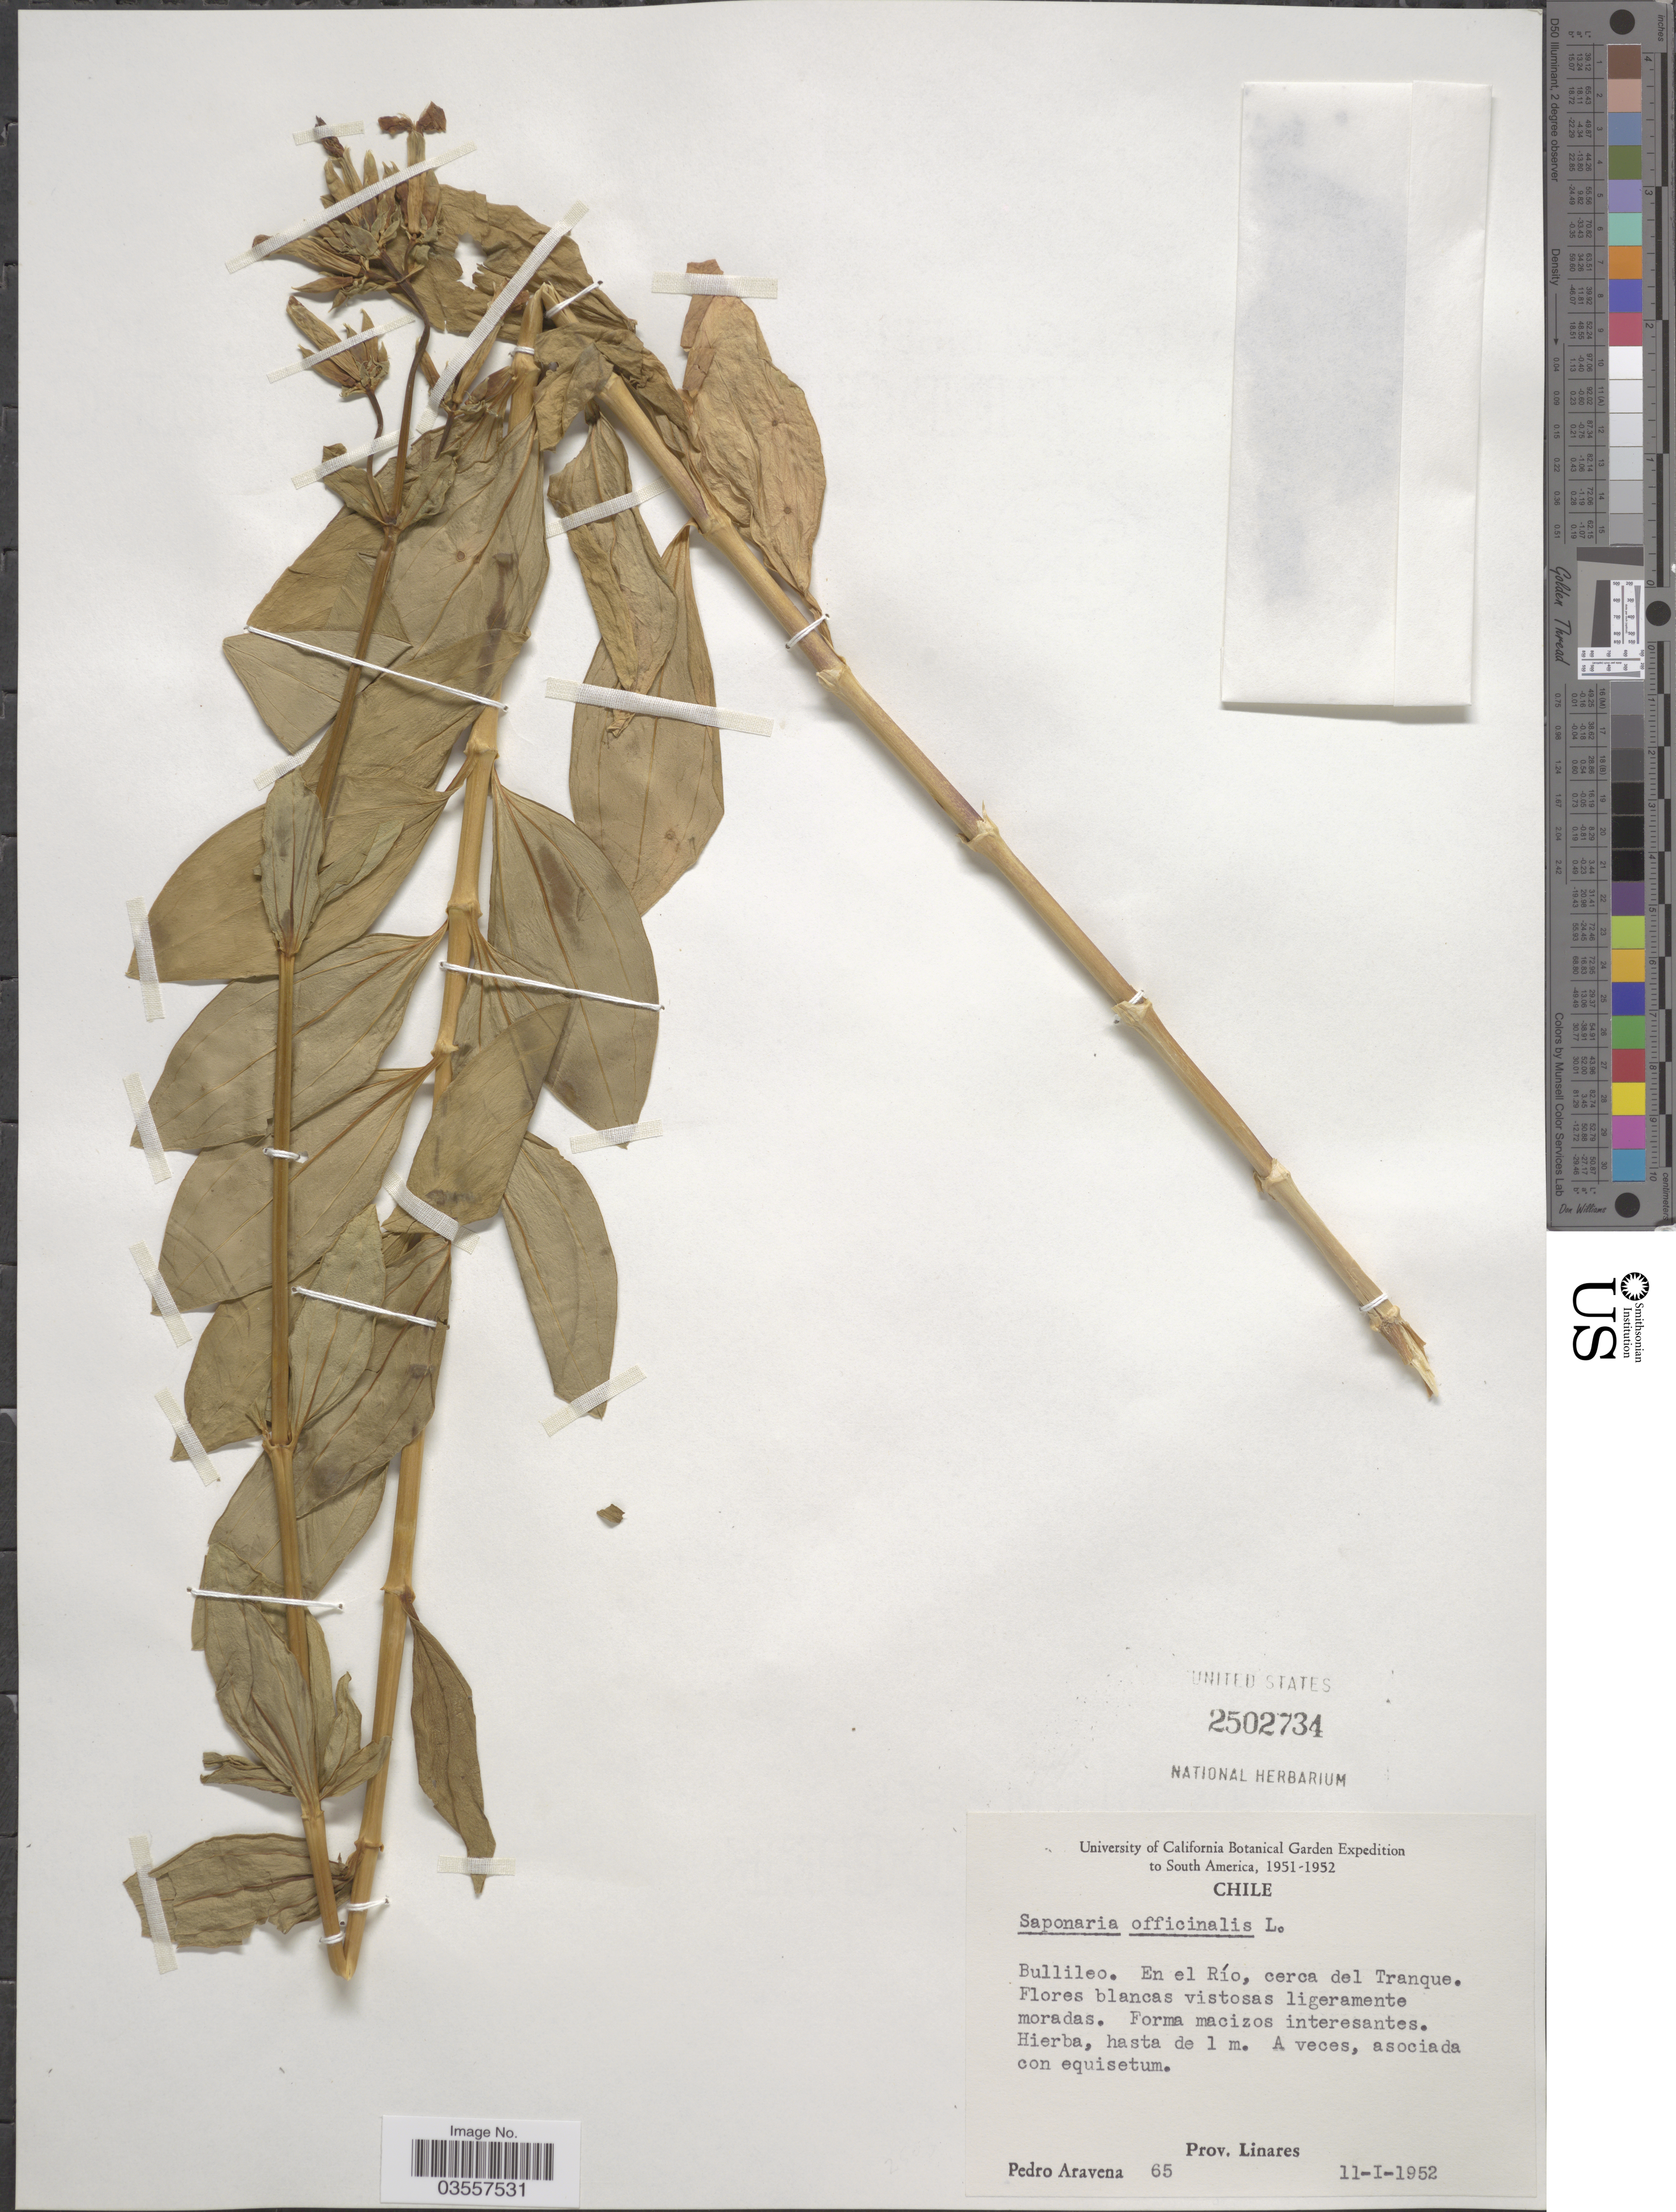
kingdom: Plantae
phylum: Tracheophyta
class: Magnoliopsida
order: Caryophyllales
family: Caryophyllaceae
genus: Saponaria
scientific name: Saponaria officinalis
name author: L.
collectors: P. Aravena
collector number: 65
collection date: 1952-01-11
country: Chile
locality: South America. Billileo. En el Río, cerca del Tranque. Prov. Linares.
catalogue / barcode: US 2502734